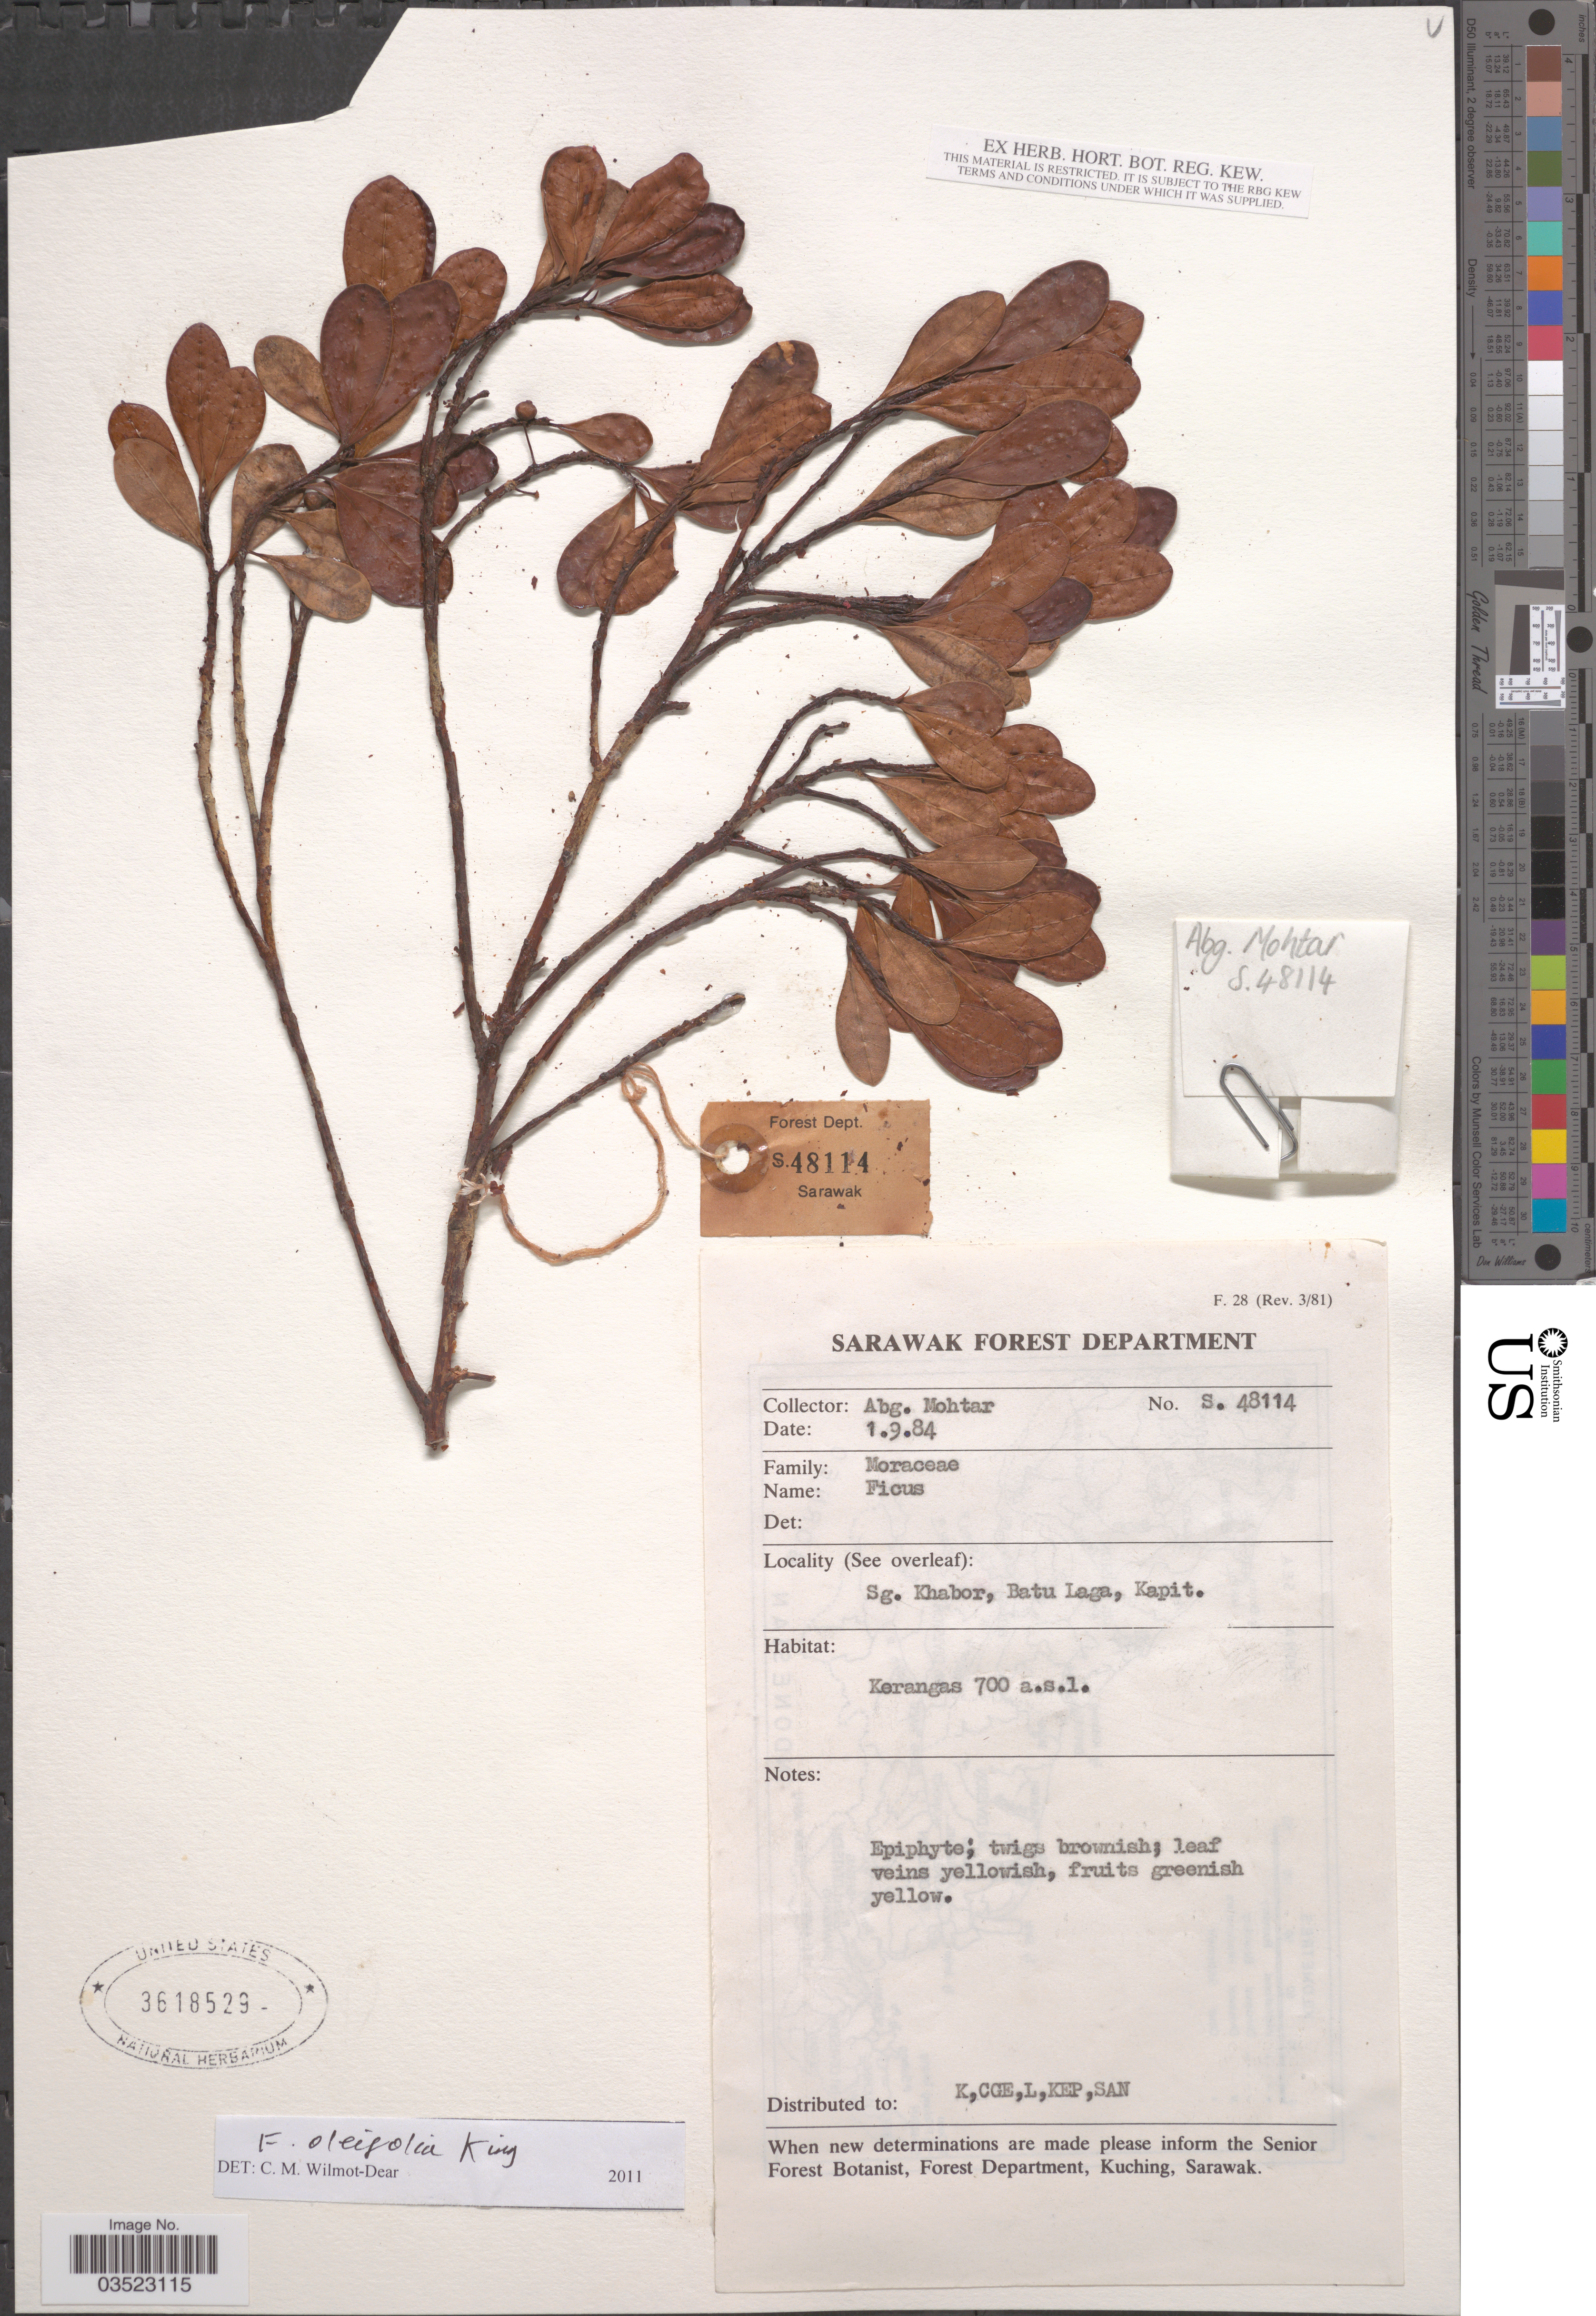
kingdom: Plantae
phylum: Tracheophyta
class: Magnoliopsida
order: Rosales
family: Moraceae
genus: Ficus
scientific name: Ficus sp.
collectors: A. Mohtar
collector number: S. 48114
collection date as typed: Transcribed d/m/y: 1/9/84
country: Malaysia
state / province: Sarawak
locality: Sg. Khabor, Batu Laga, Kapit.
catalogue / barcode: US 3618529